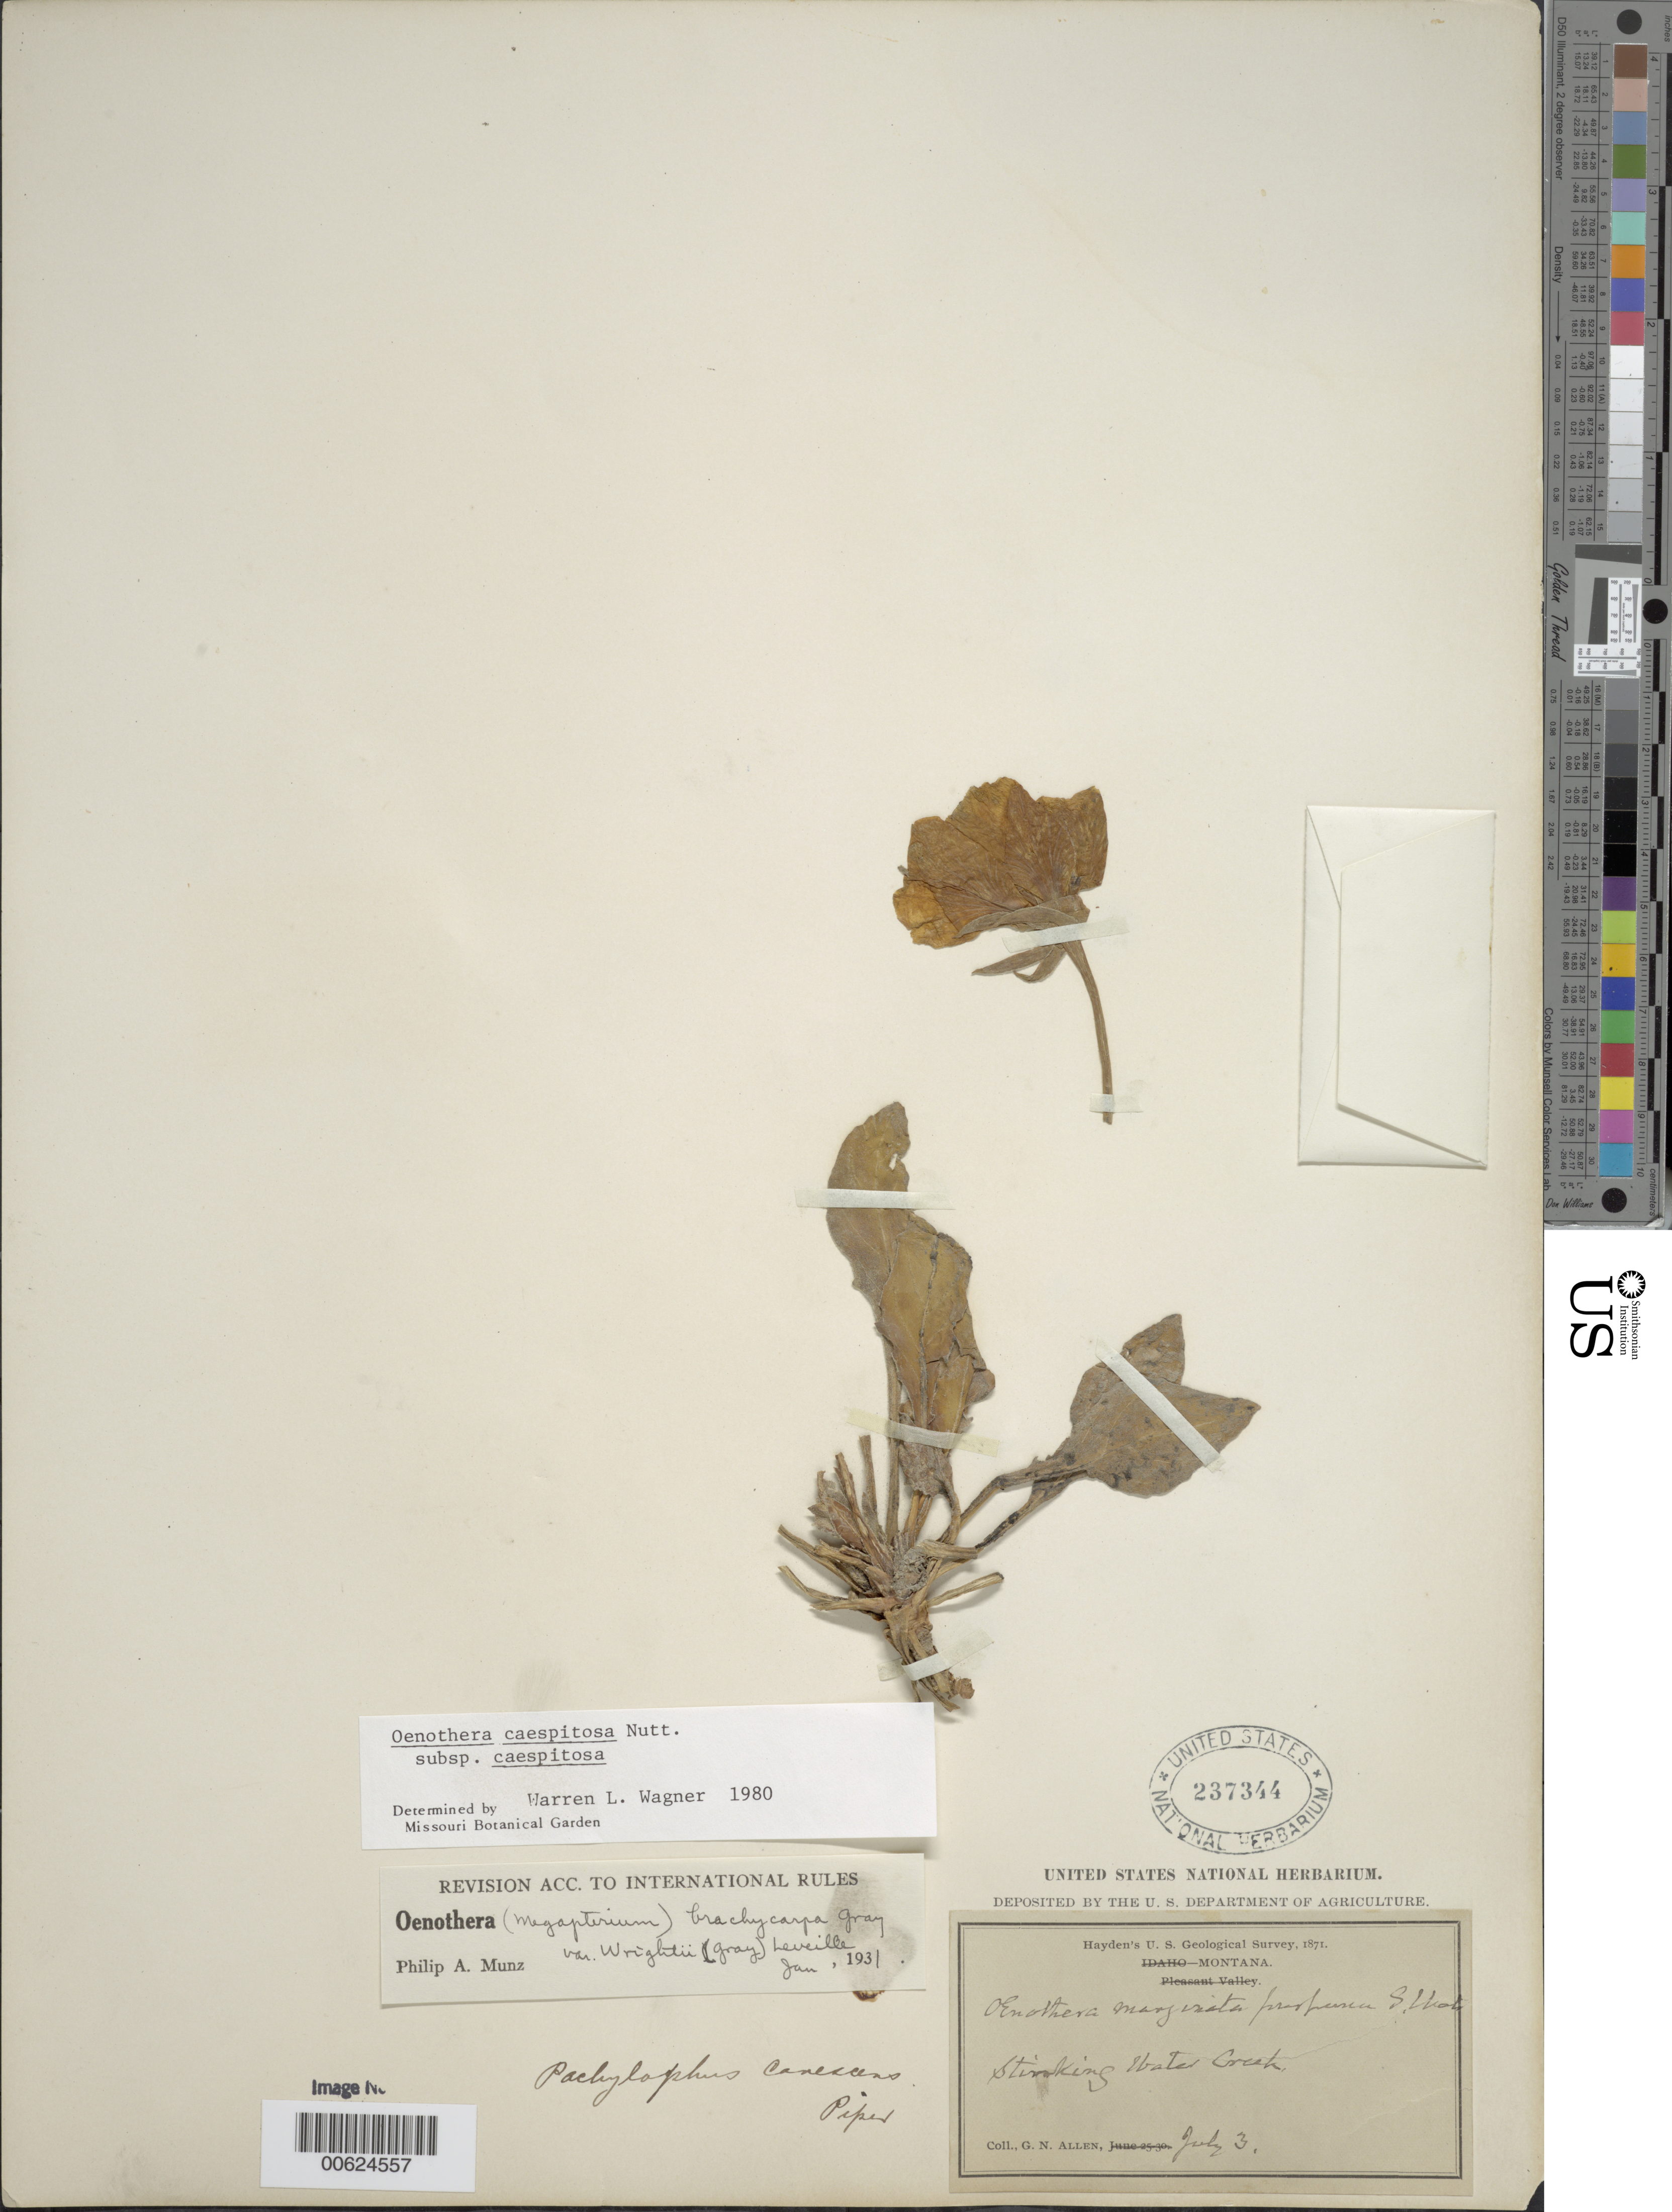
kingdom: Plantae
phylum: Tracheophyta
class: Magnoliopsida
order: Myrtales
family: Onagraceae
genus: Oenothera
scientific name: Oenothera cespitosa subsp. cespitosa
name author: Nutt.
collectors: G. N. Allen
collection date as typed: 03 Jul 1871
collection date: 1871-07-03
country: United States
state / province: Montana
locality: Stinking Water Creek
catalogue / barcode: US 237344